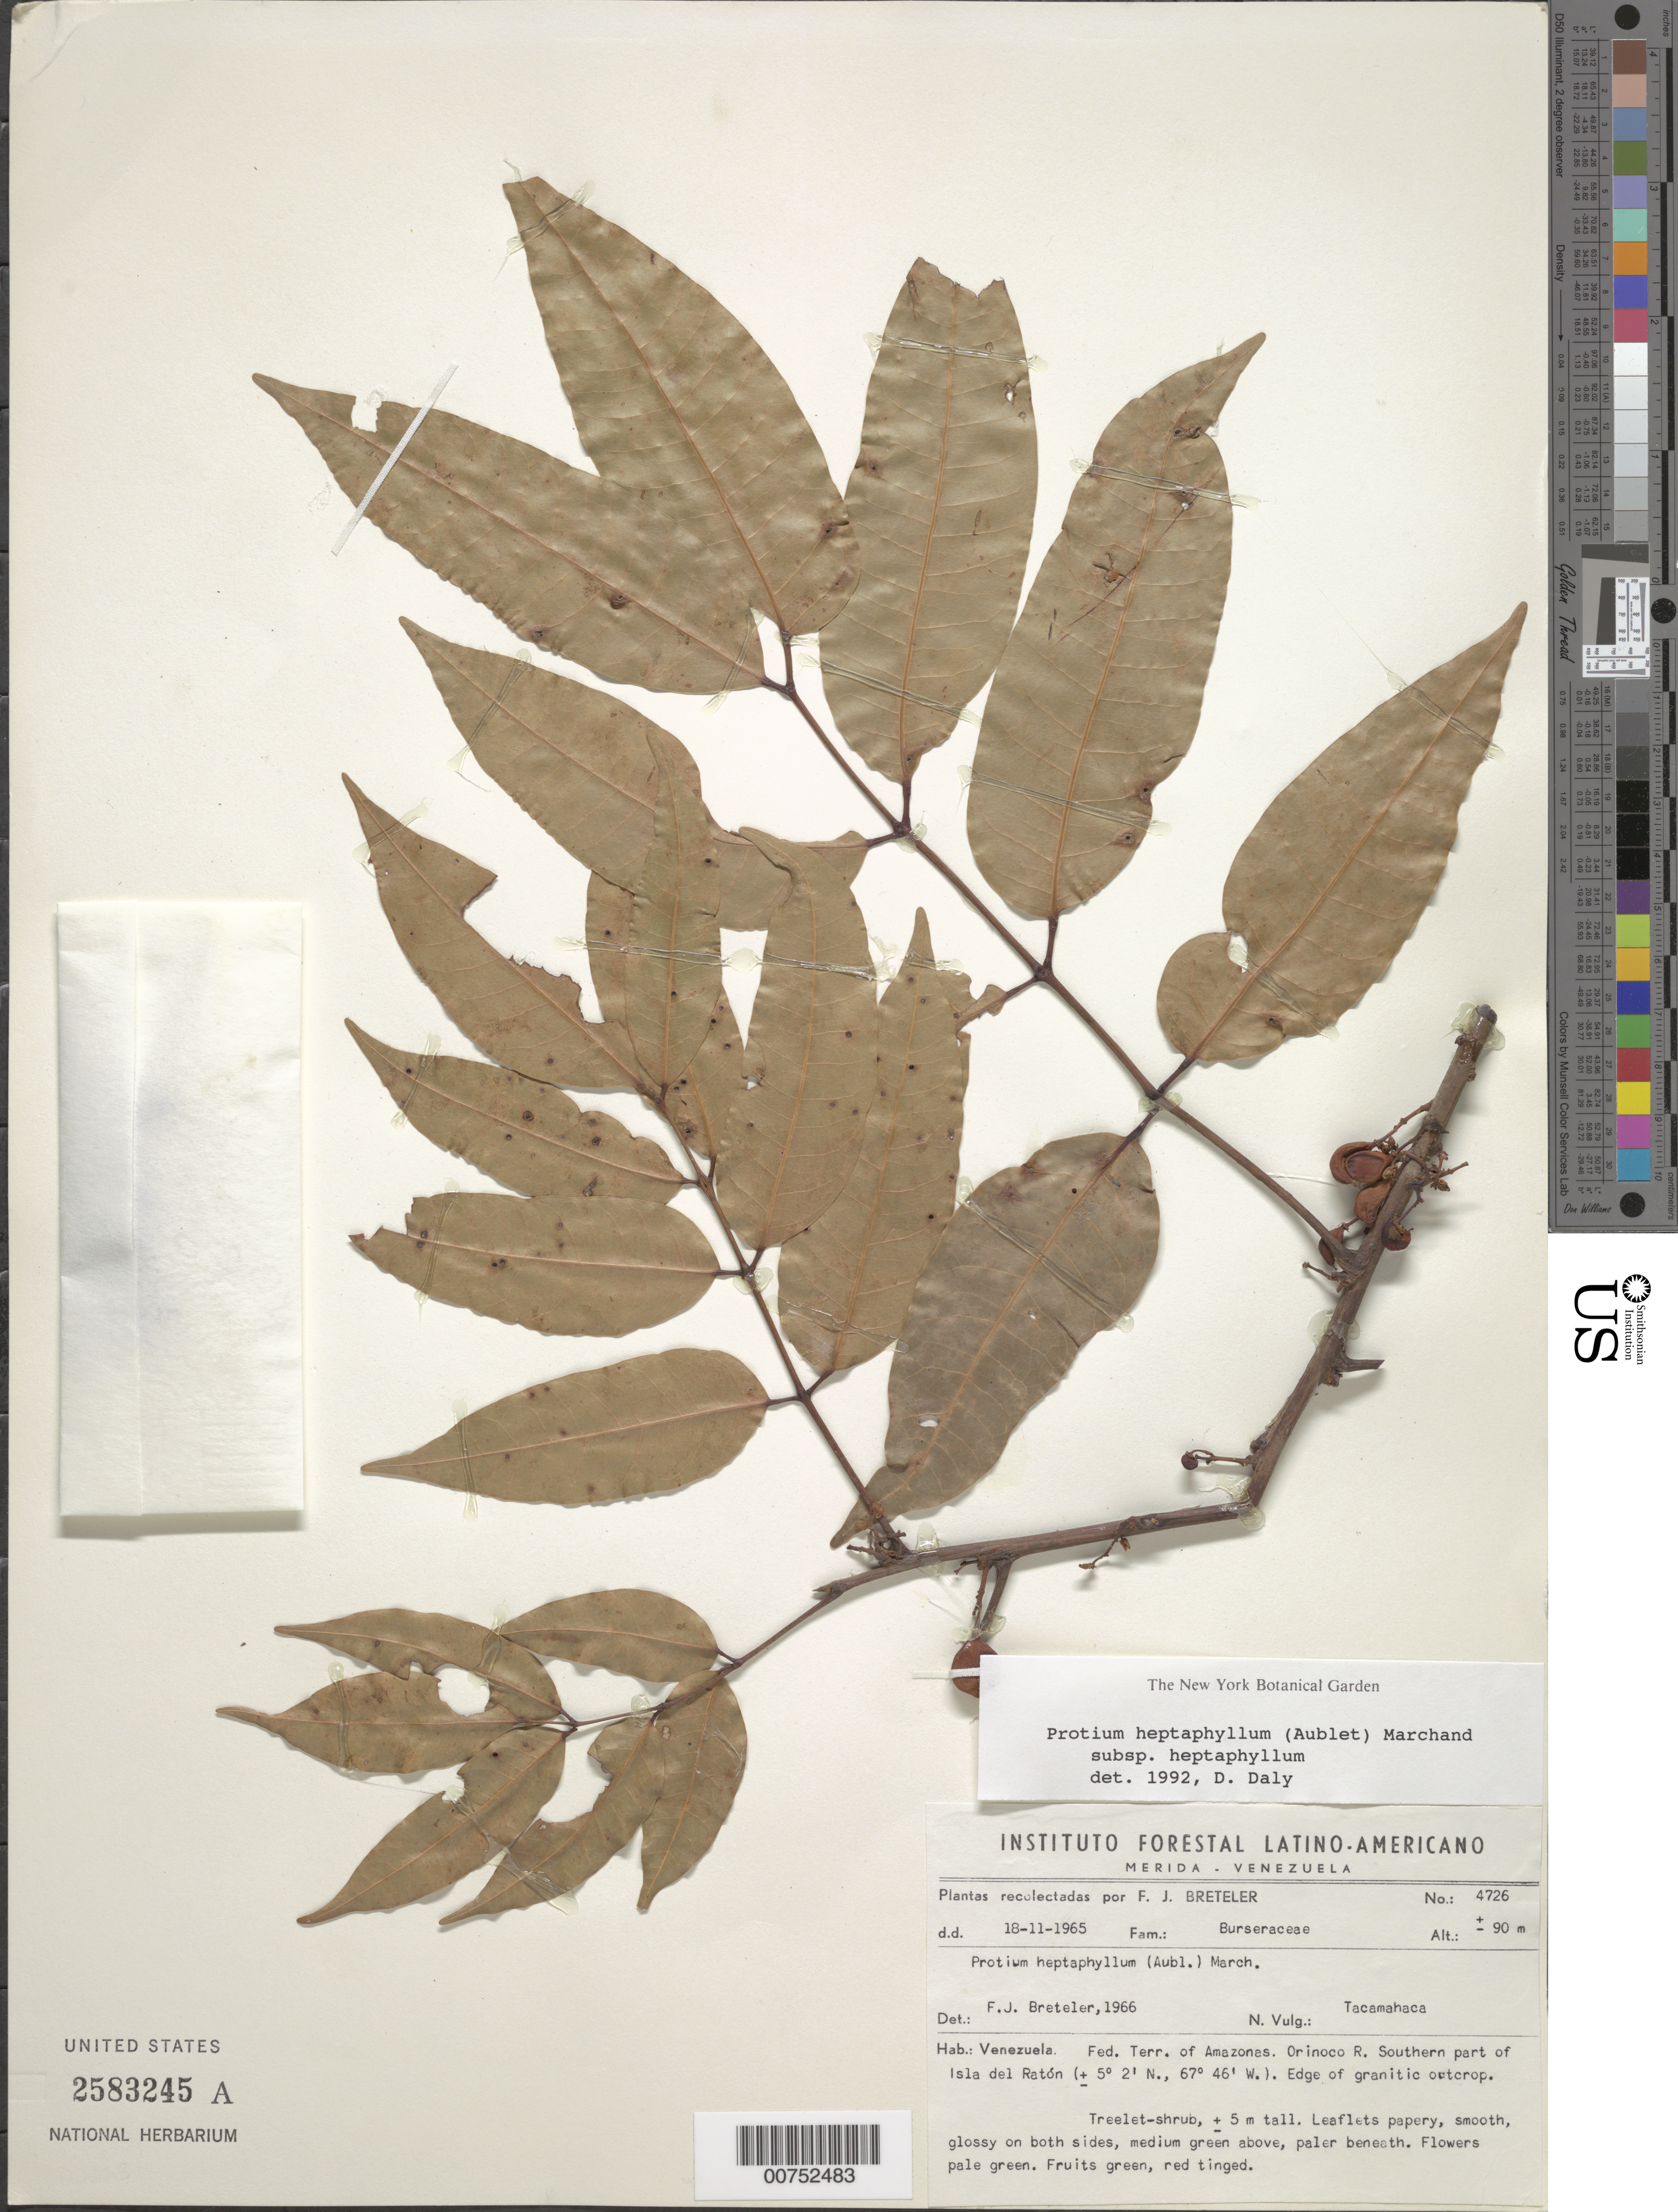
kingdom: Plantae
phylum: Tracheophyta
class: Magnoliopsida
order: Sapindales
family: Burseraceae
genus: Protium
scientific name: Protium heptaphyllum subsp. heptaphyllum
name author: (Aubl.) Marchand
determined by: Daly, D. C.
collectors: F. J. Breteler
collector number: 4726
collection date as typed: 18-Nov-65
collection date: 1965-11-18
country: Venezuela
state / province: Amazonas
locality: Orinoco R., southern part of Isla del Ratón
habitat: Edge of granitic outcrop.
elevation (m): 90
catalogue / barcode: US 2583245A